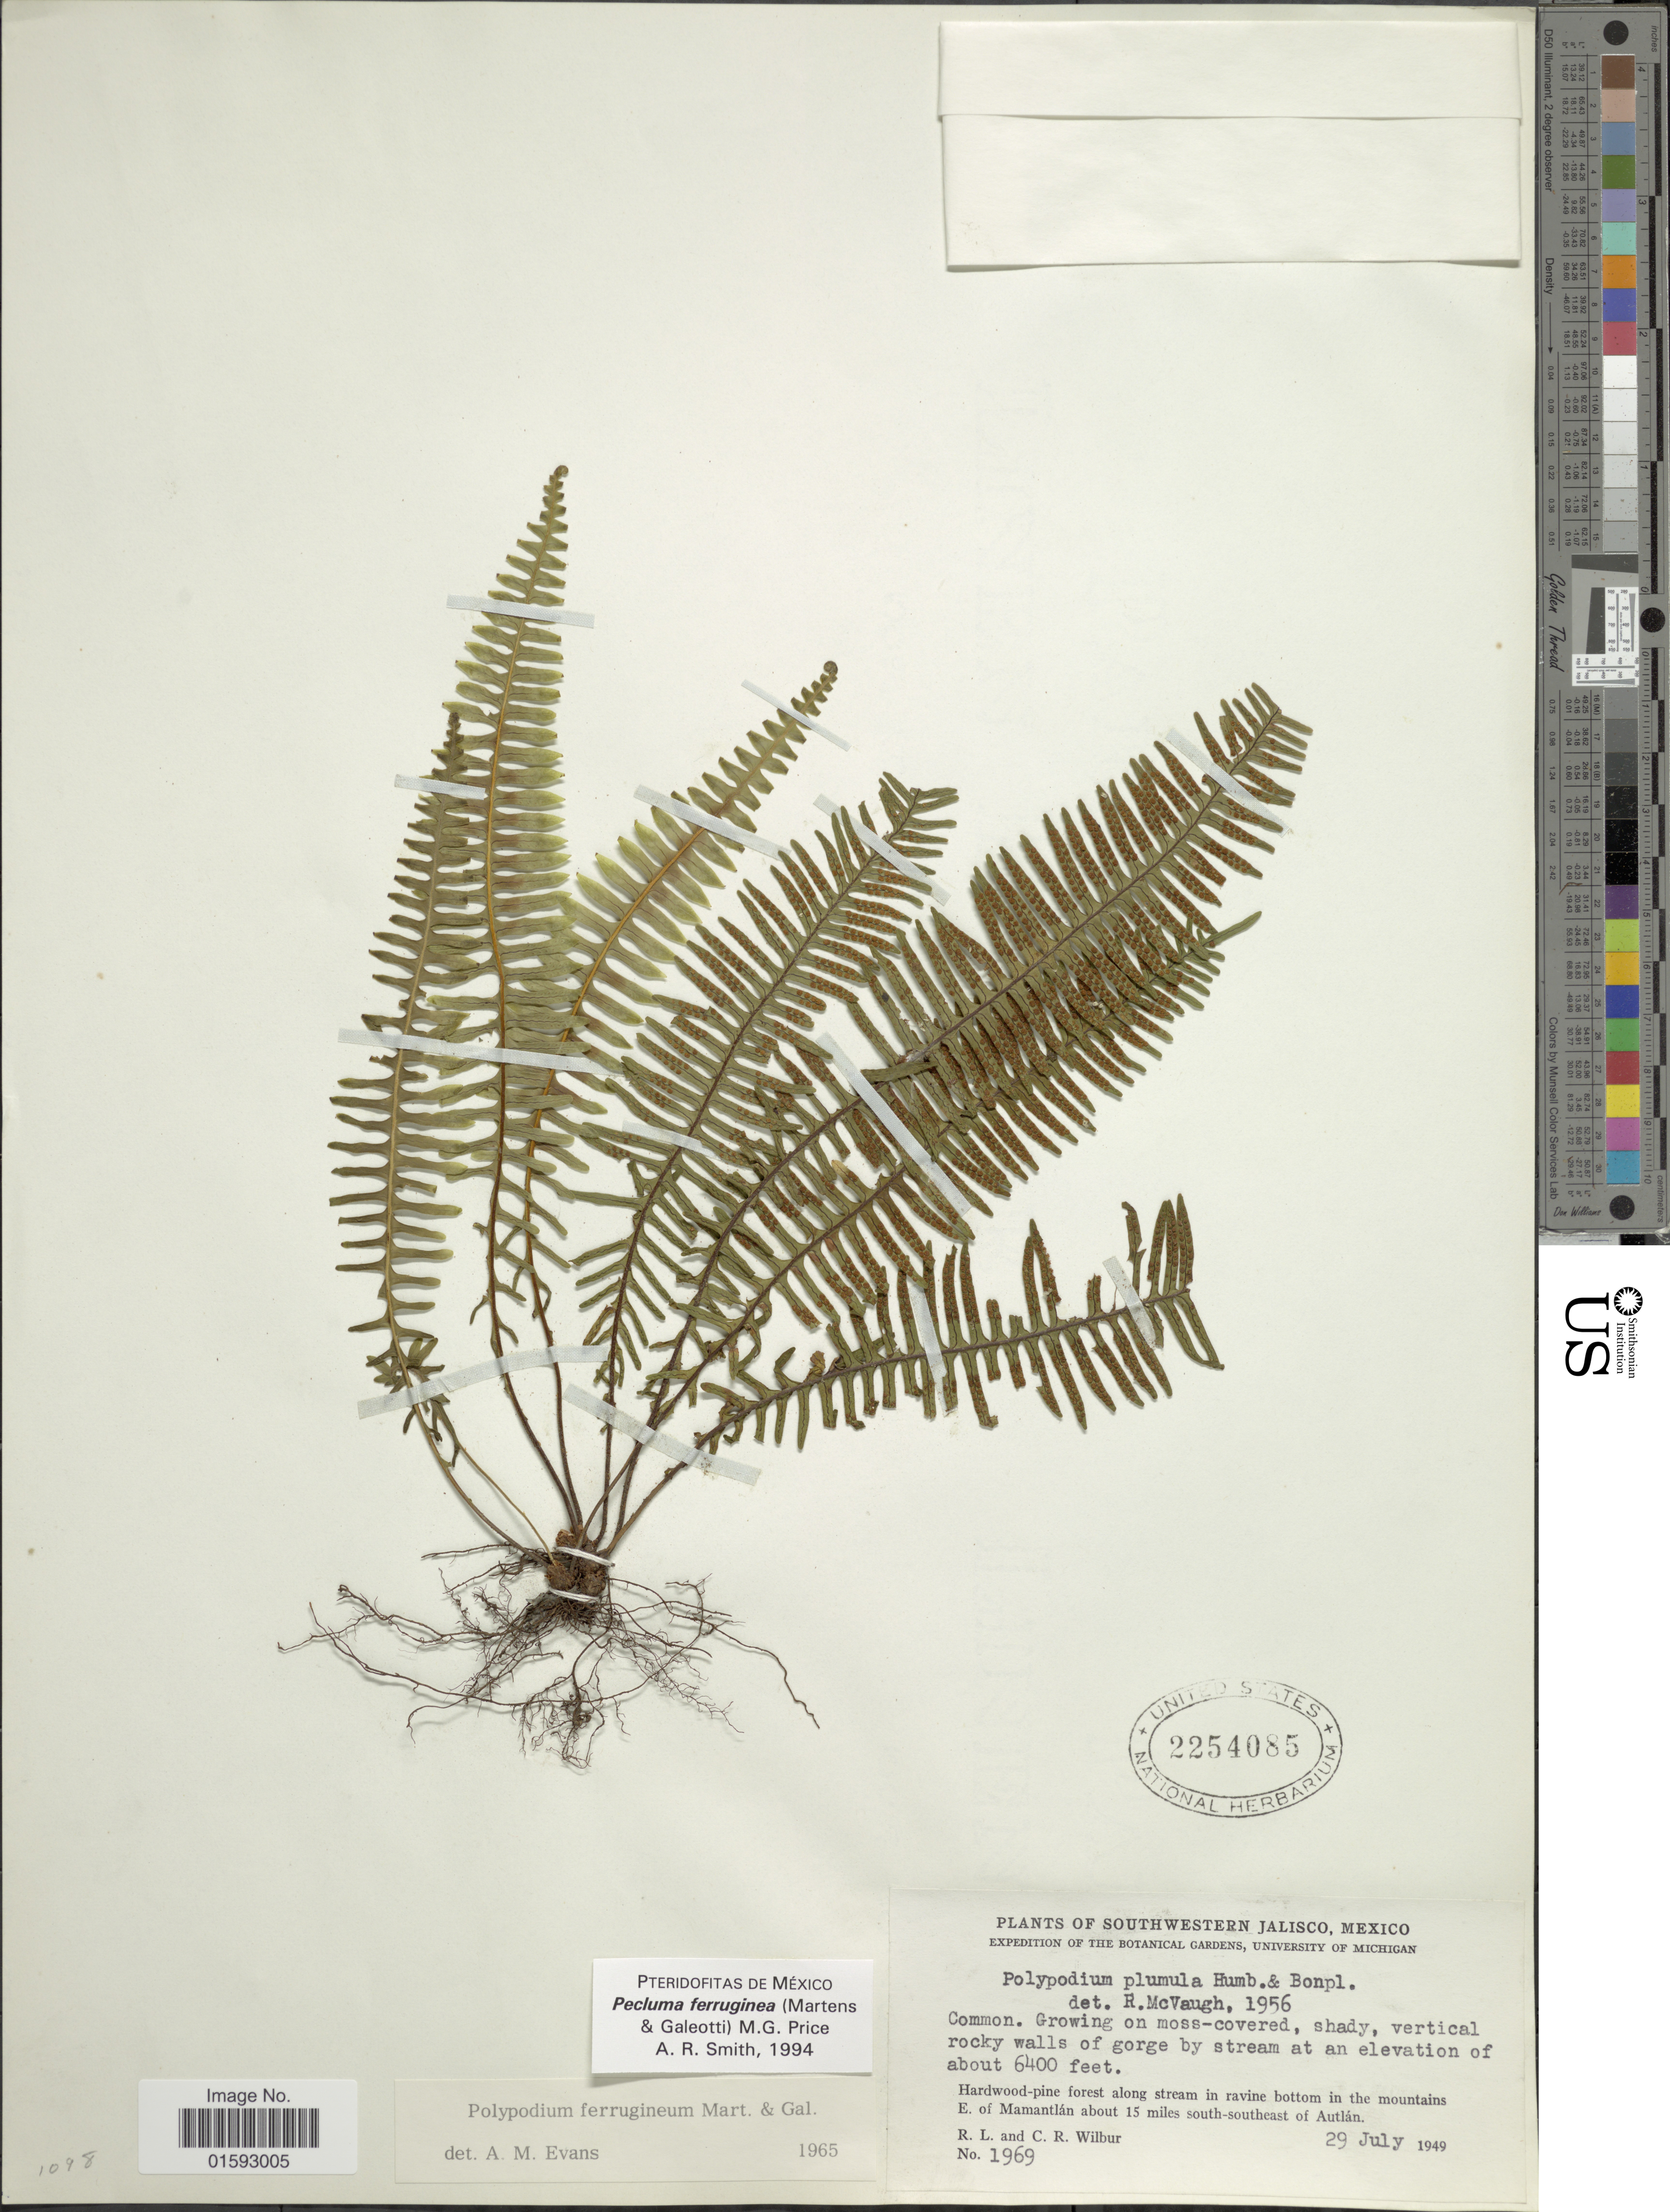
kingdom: Plantae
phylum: Tracheophyta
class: Polypodiopsida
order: Polypodiales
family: Polypodiaceae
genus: Pecluma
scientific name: Pecluma ferruginea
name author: (M. Martens & Galeotti) Price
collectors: R. L. Wilbur & R. Wilbur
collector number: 1969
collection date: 1949-07-29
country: Mexico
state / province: Jalisco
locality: Southwestern Jalisco, Hardwood pine forest along stream in ravine bottom in the mountains E. of Mamantlan about 15 miles south south east of Autlan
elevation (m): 1951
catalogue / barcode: US 2254085